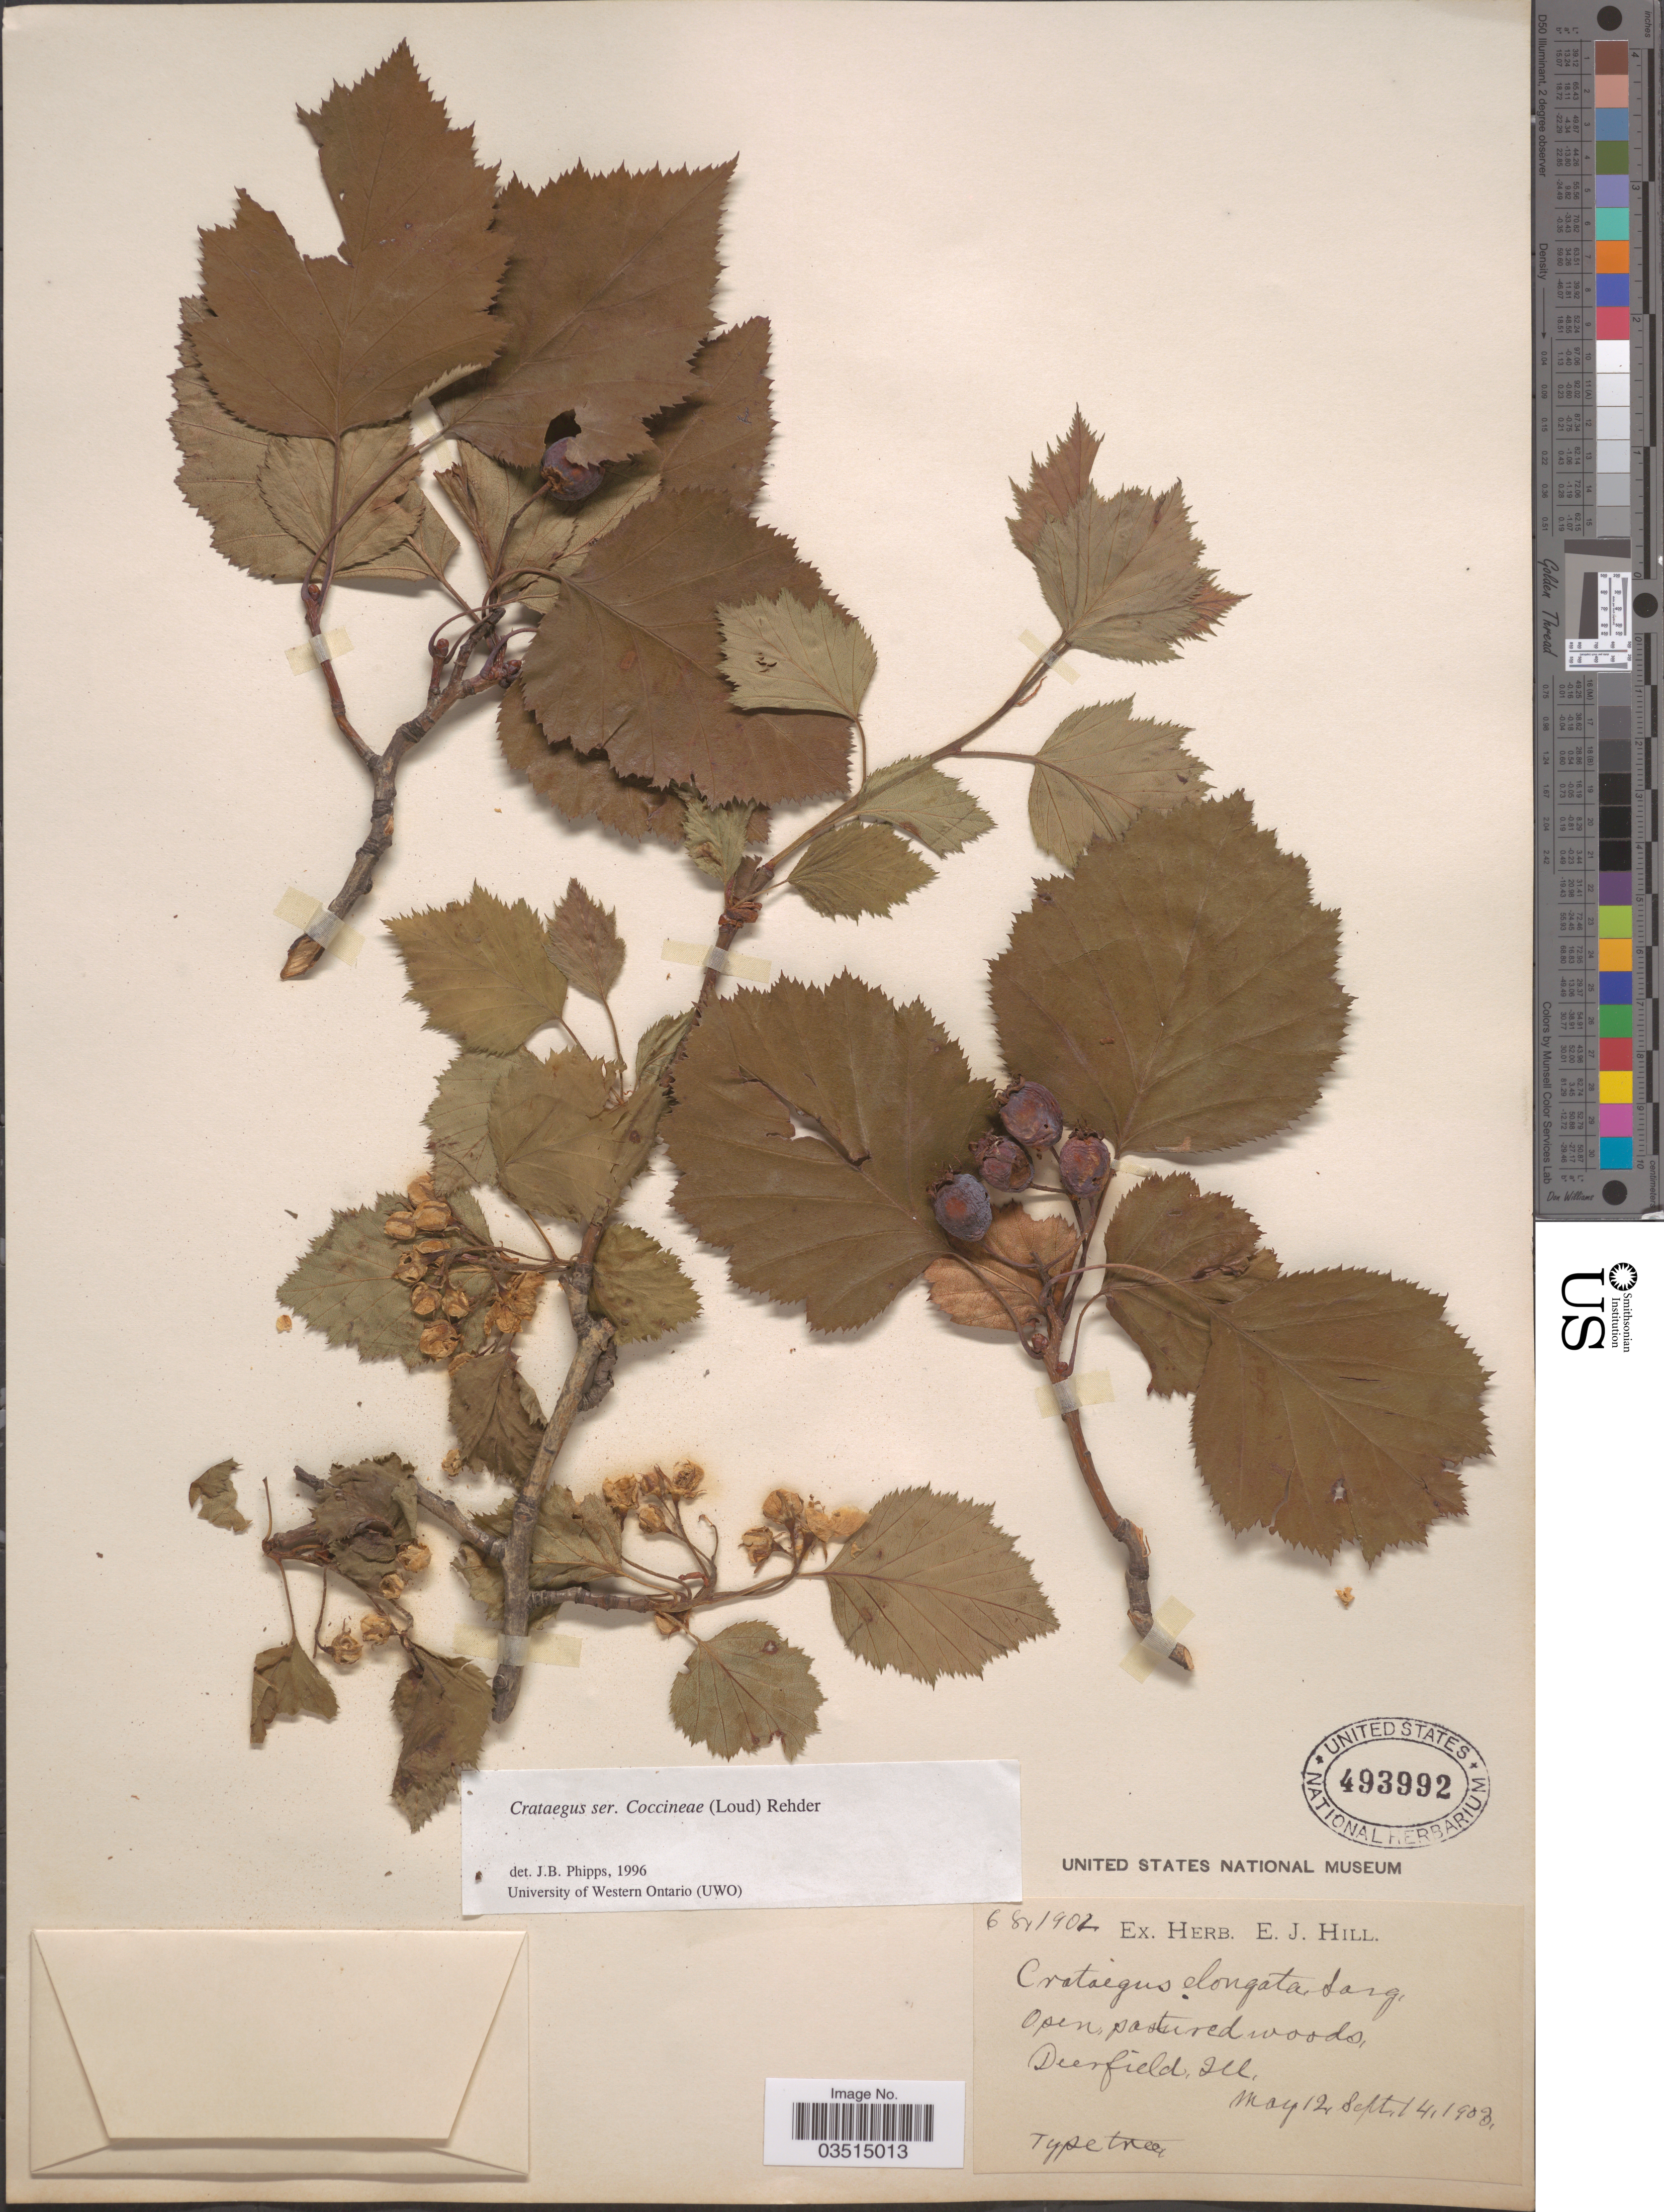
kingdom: Plantae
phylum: Tracheophyta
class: Magnoliopsida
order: Rosales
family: Rosaceae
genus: Crataegus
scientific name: Crataegus holmesiana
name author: Ashe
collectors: Ex herb. E. J. Hill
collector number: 6841902*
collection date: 1903-05-12/1903-09-14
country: United States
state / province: Illinois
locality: Deerfield.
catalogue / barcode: US 493992